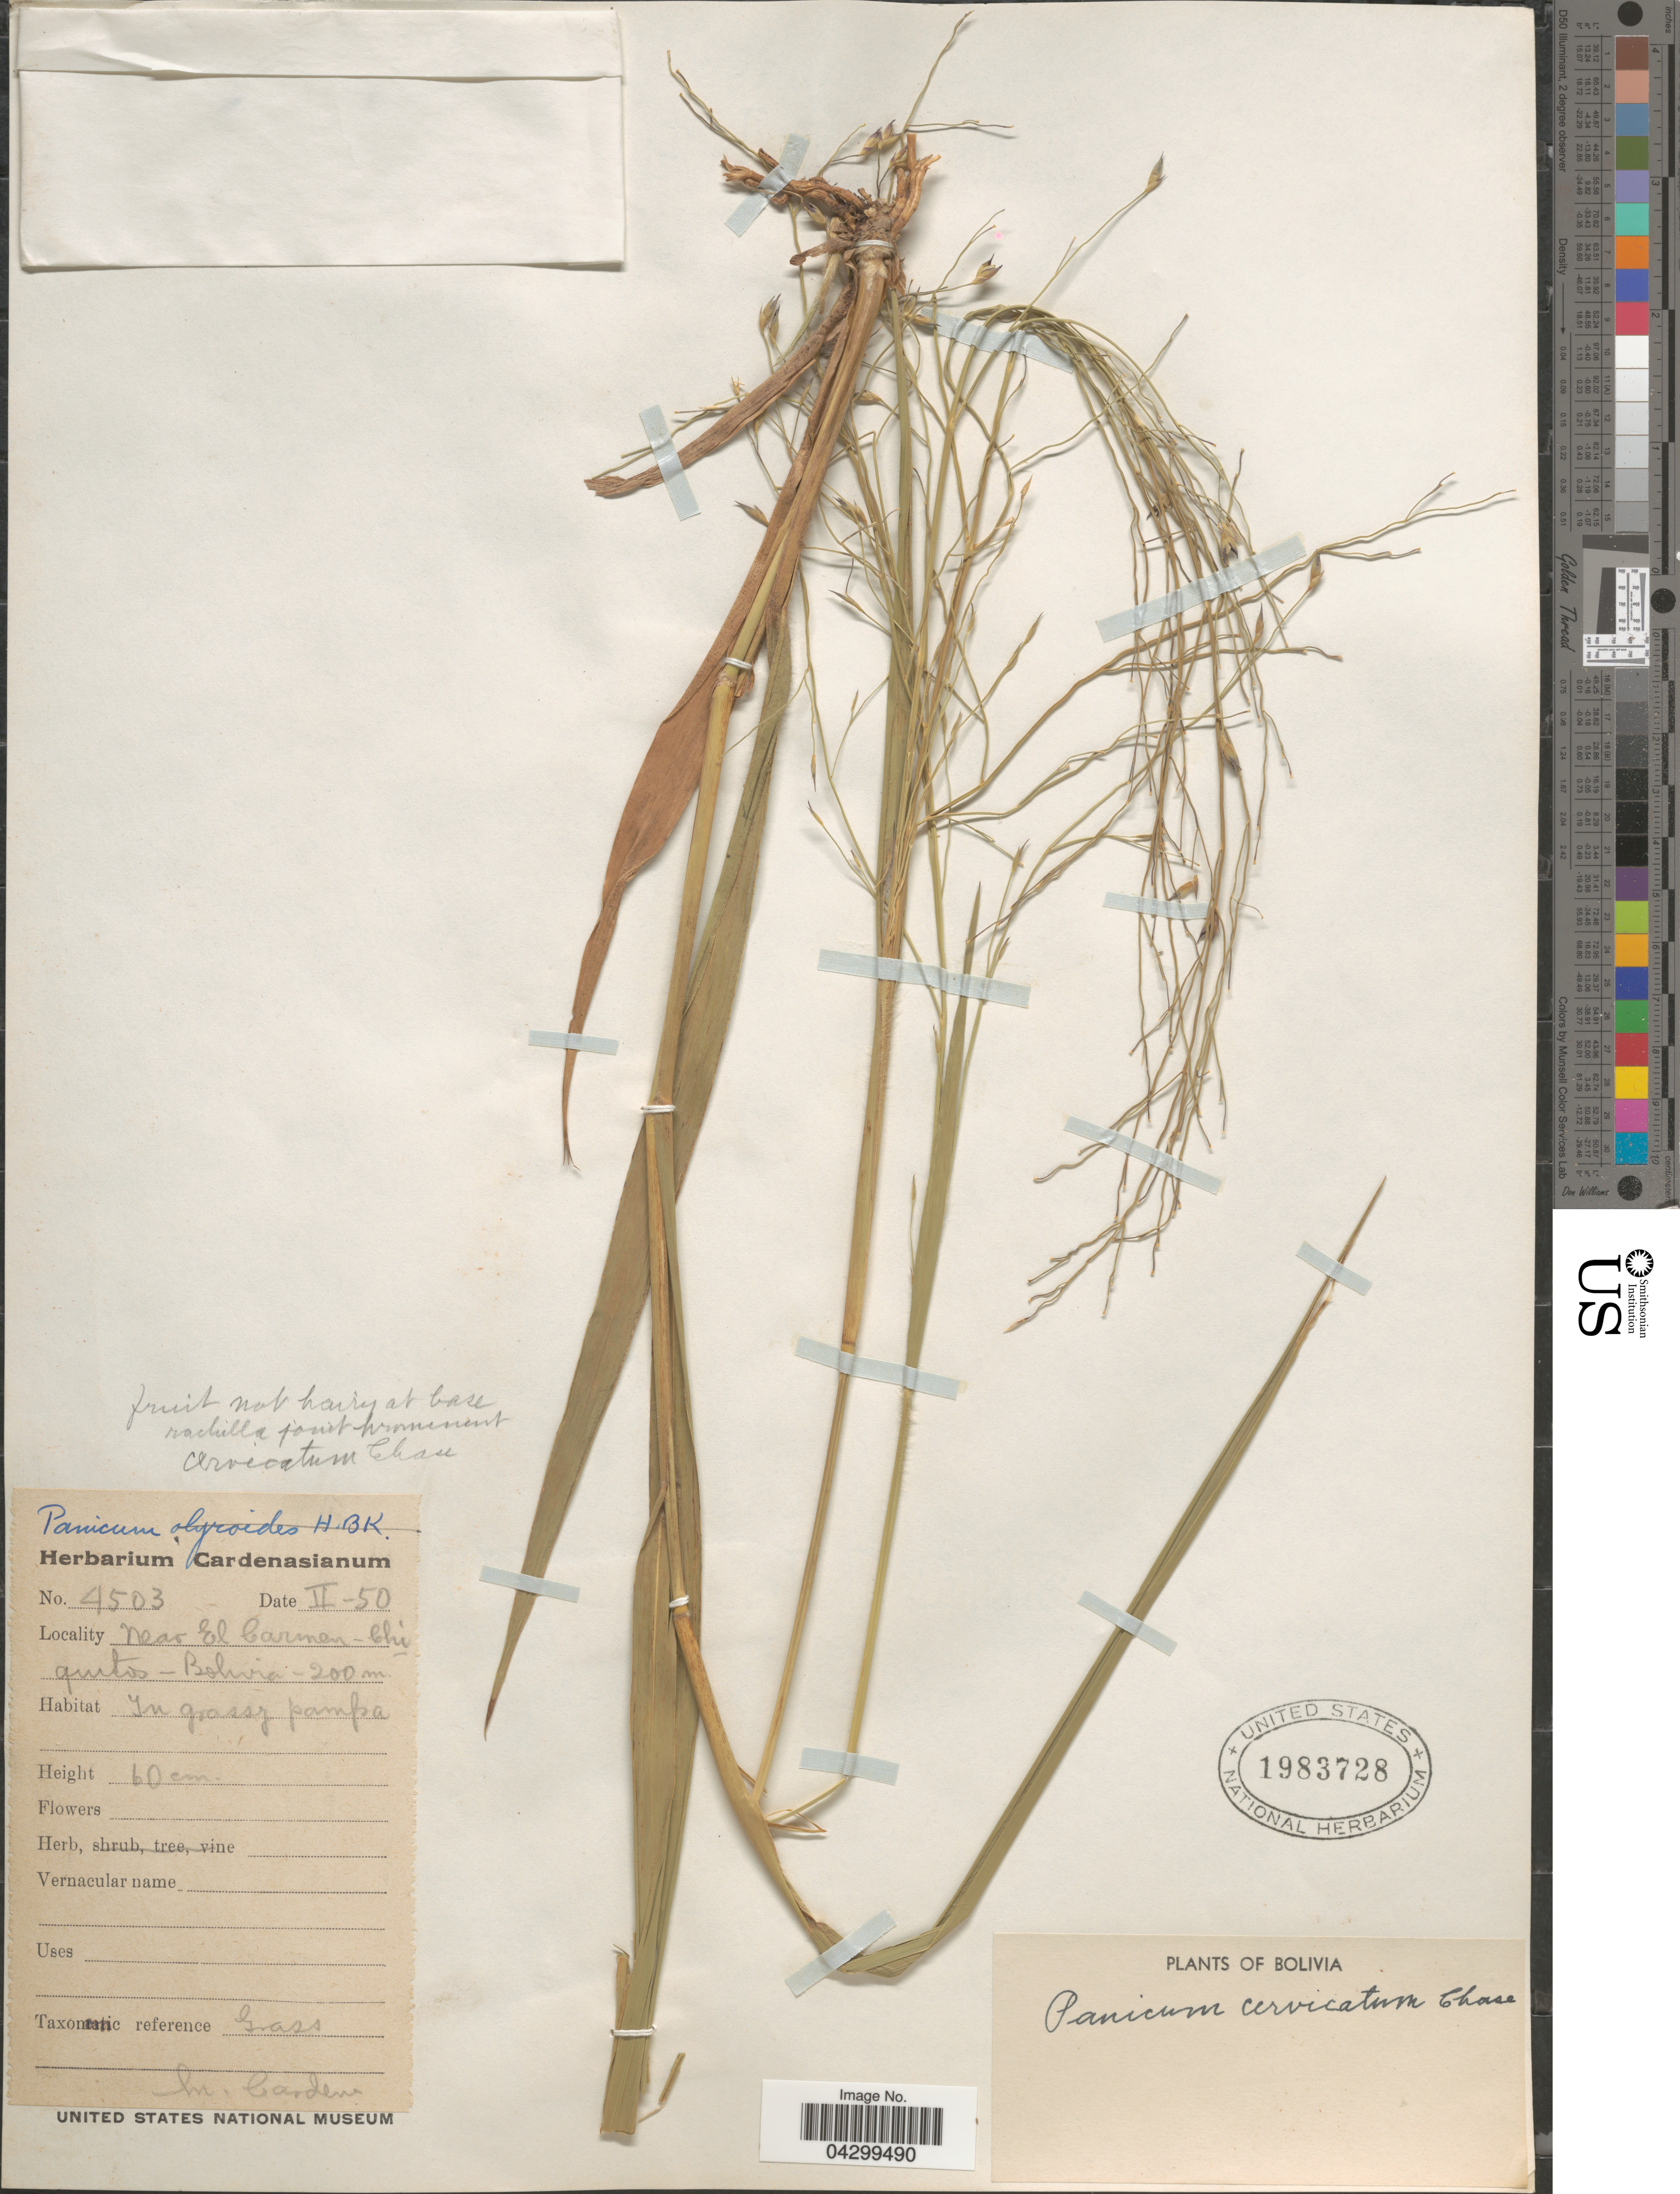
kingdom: Plantae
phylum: Tracheophyta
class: Liliopsida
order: Poales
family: Poaceae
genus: Panicum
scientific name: Panicum cervicatum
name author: Chase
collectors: M. Cárdenas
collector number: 4503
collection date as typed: Transcribed d/m/y: /2/50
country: Bolivia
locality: Near El Carmen- Chiquitos.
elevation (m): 200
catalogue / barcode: US 1983728